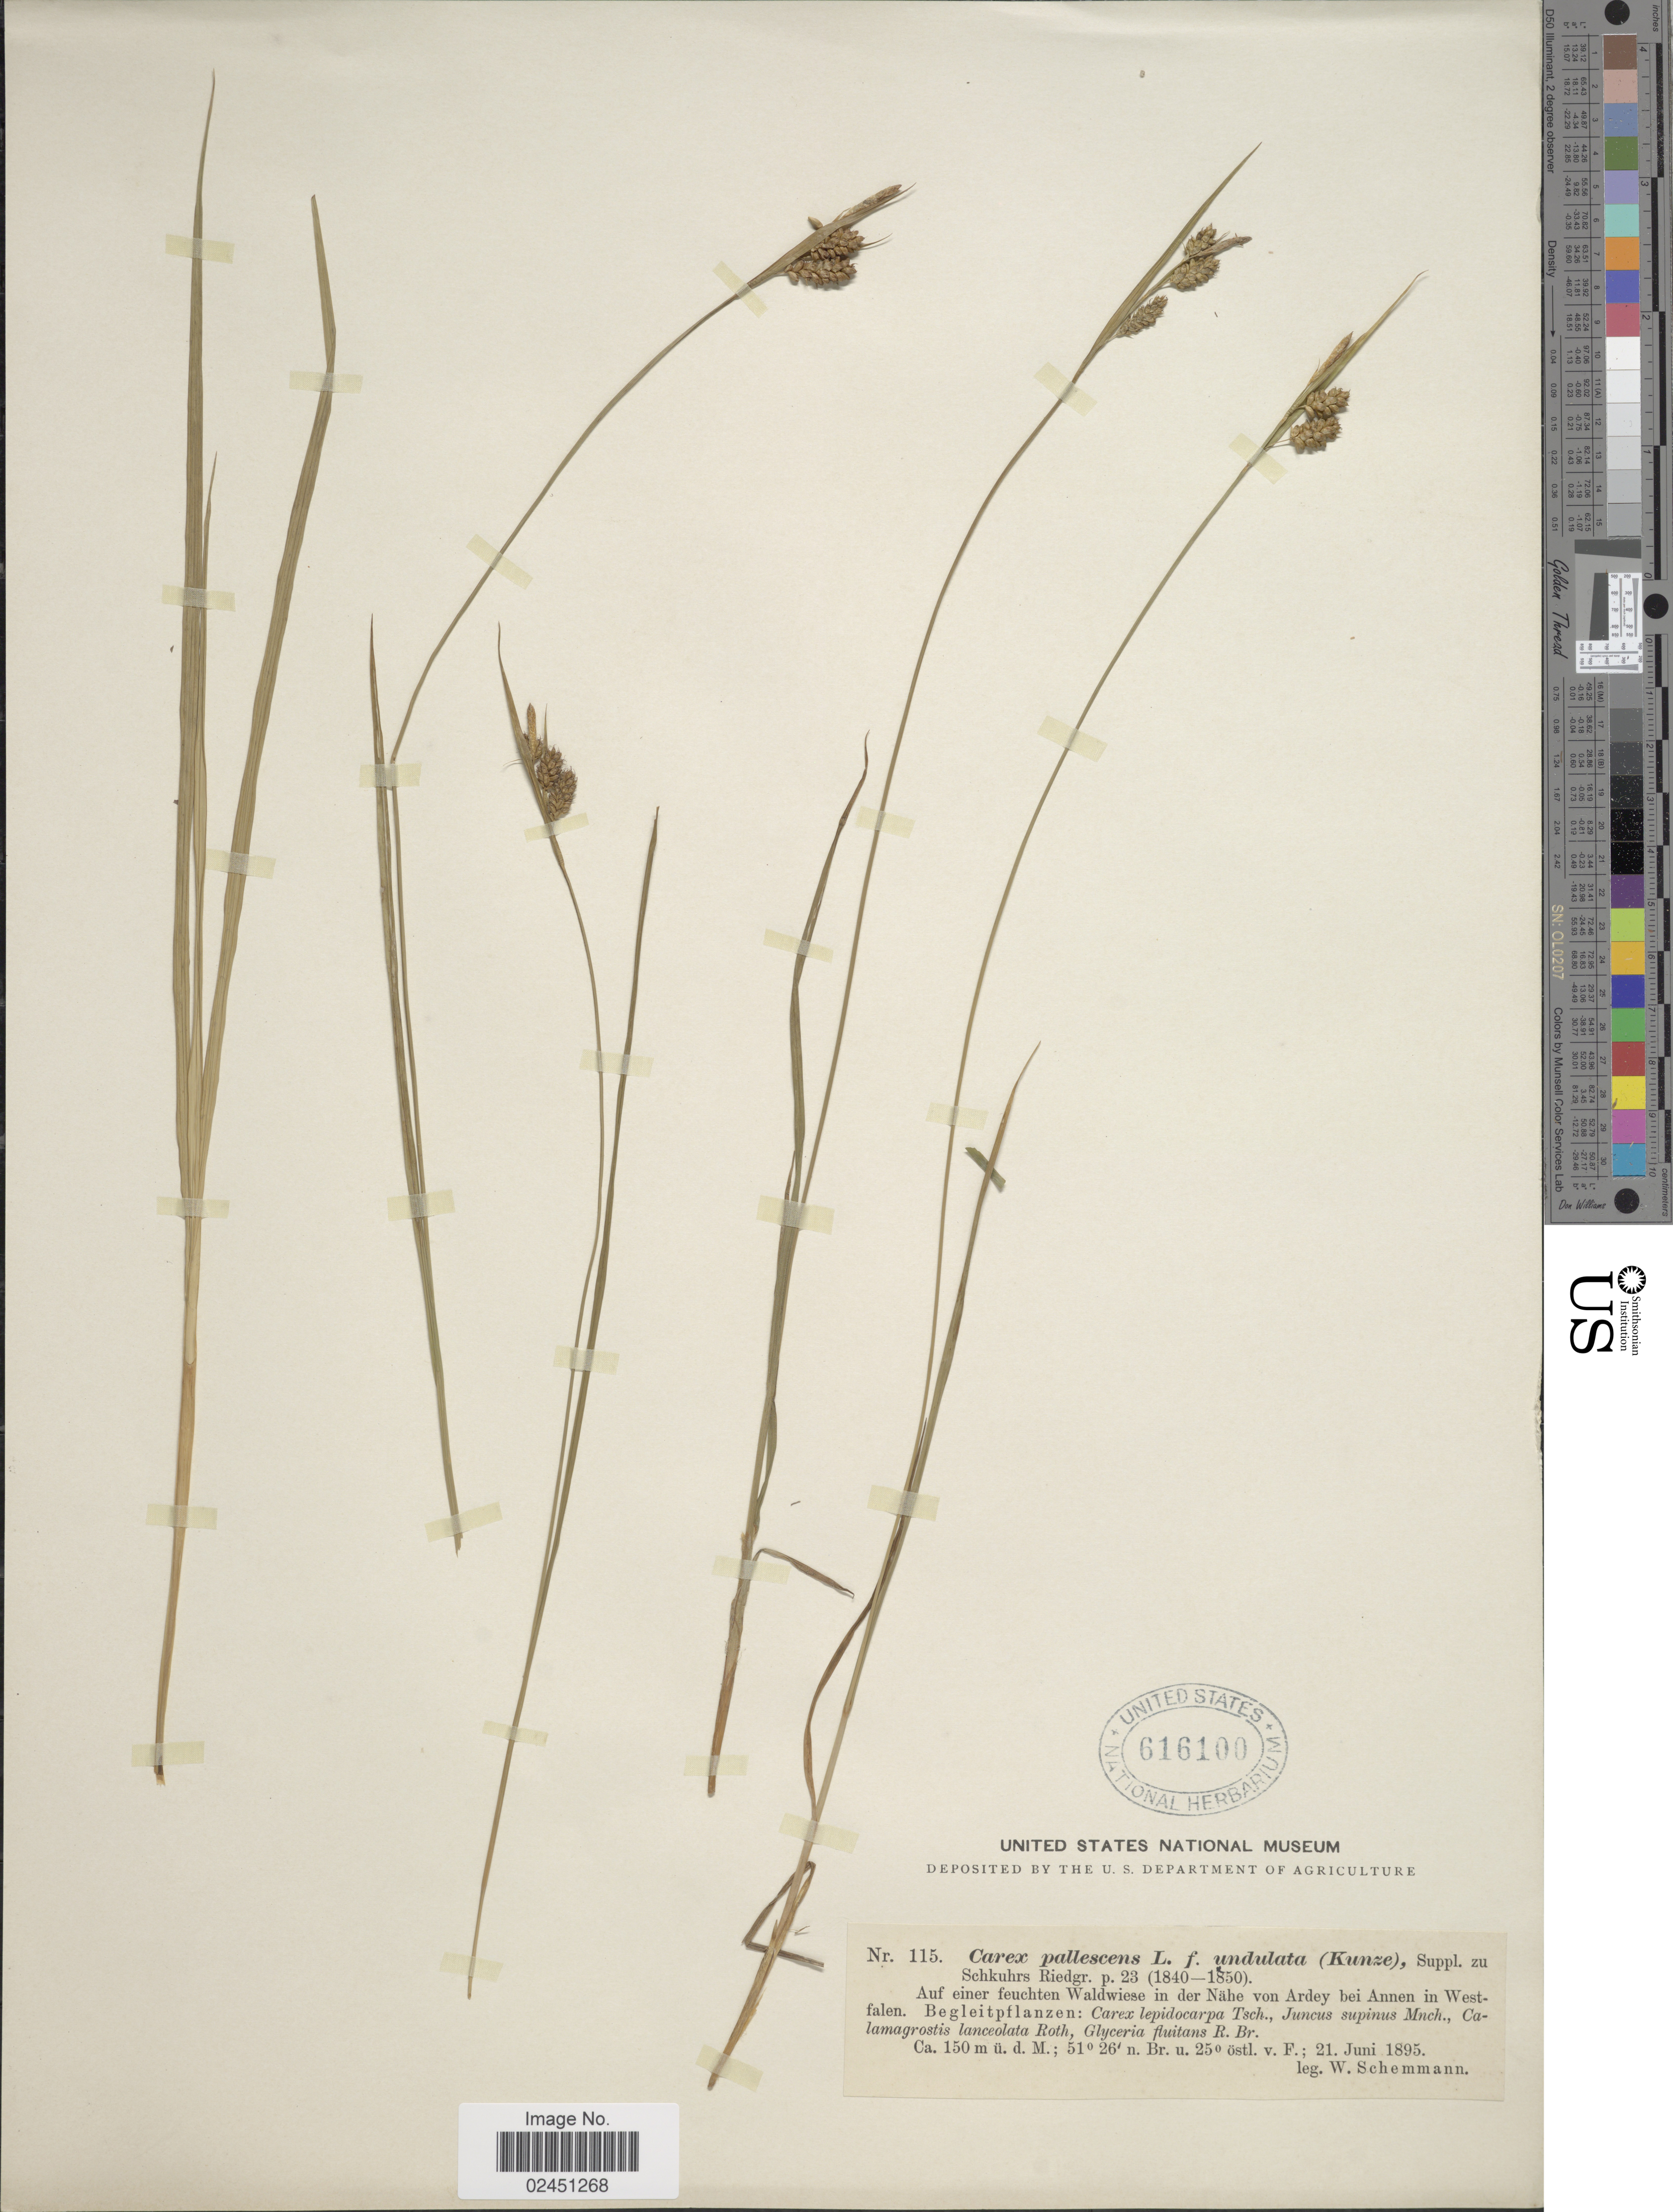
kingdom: Plantae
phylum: Tracheophyta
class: Liliopsida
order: Poales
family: Cyperaceae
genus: Carex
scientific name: Carex pallescens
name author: L.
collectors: W. Schemmann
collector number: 115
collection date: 1895-06-21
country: Germany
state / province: Nordrhein-Westfalen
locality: Auf einer feuchten Waldwiese in der Nahe von Ardey bei Annen in Westfalen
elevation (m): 150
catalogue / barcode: US 616100